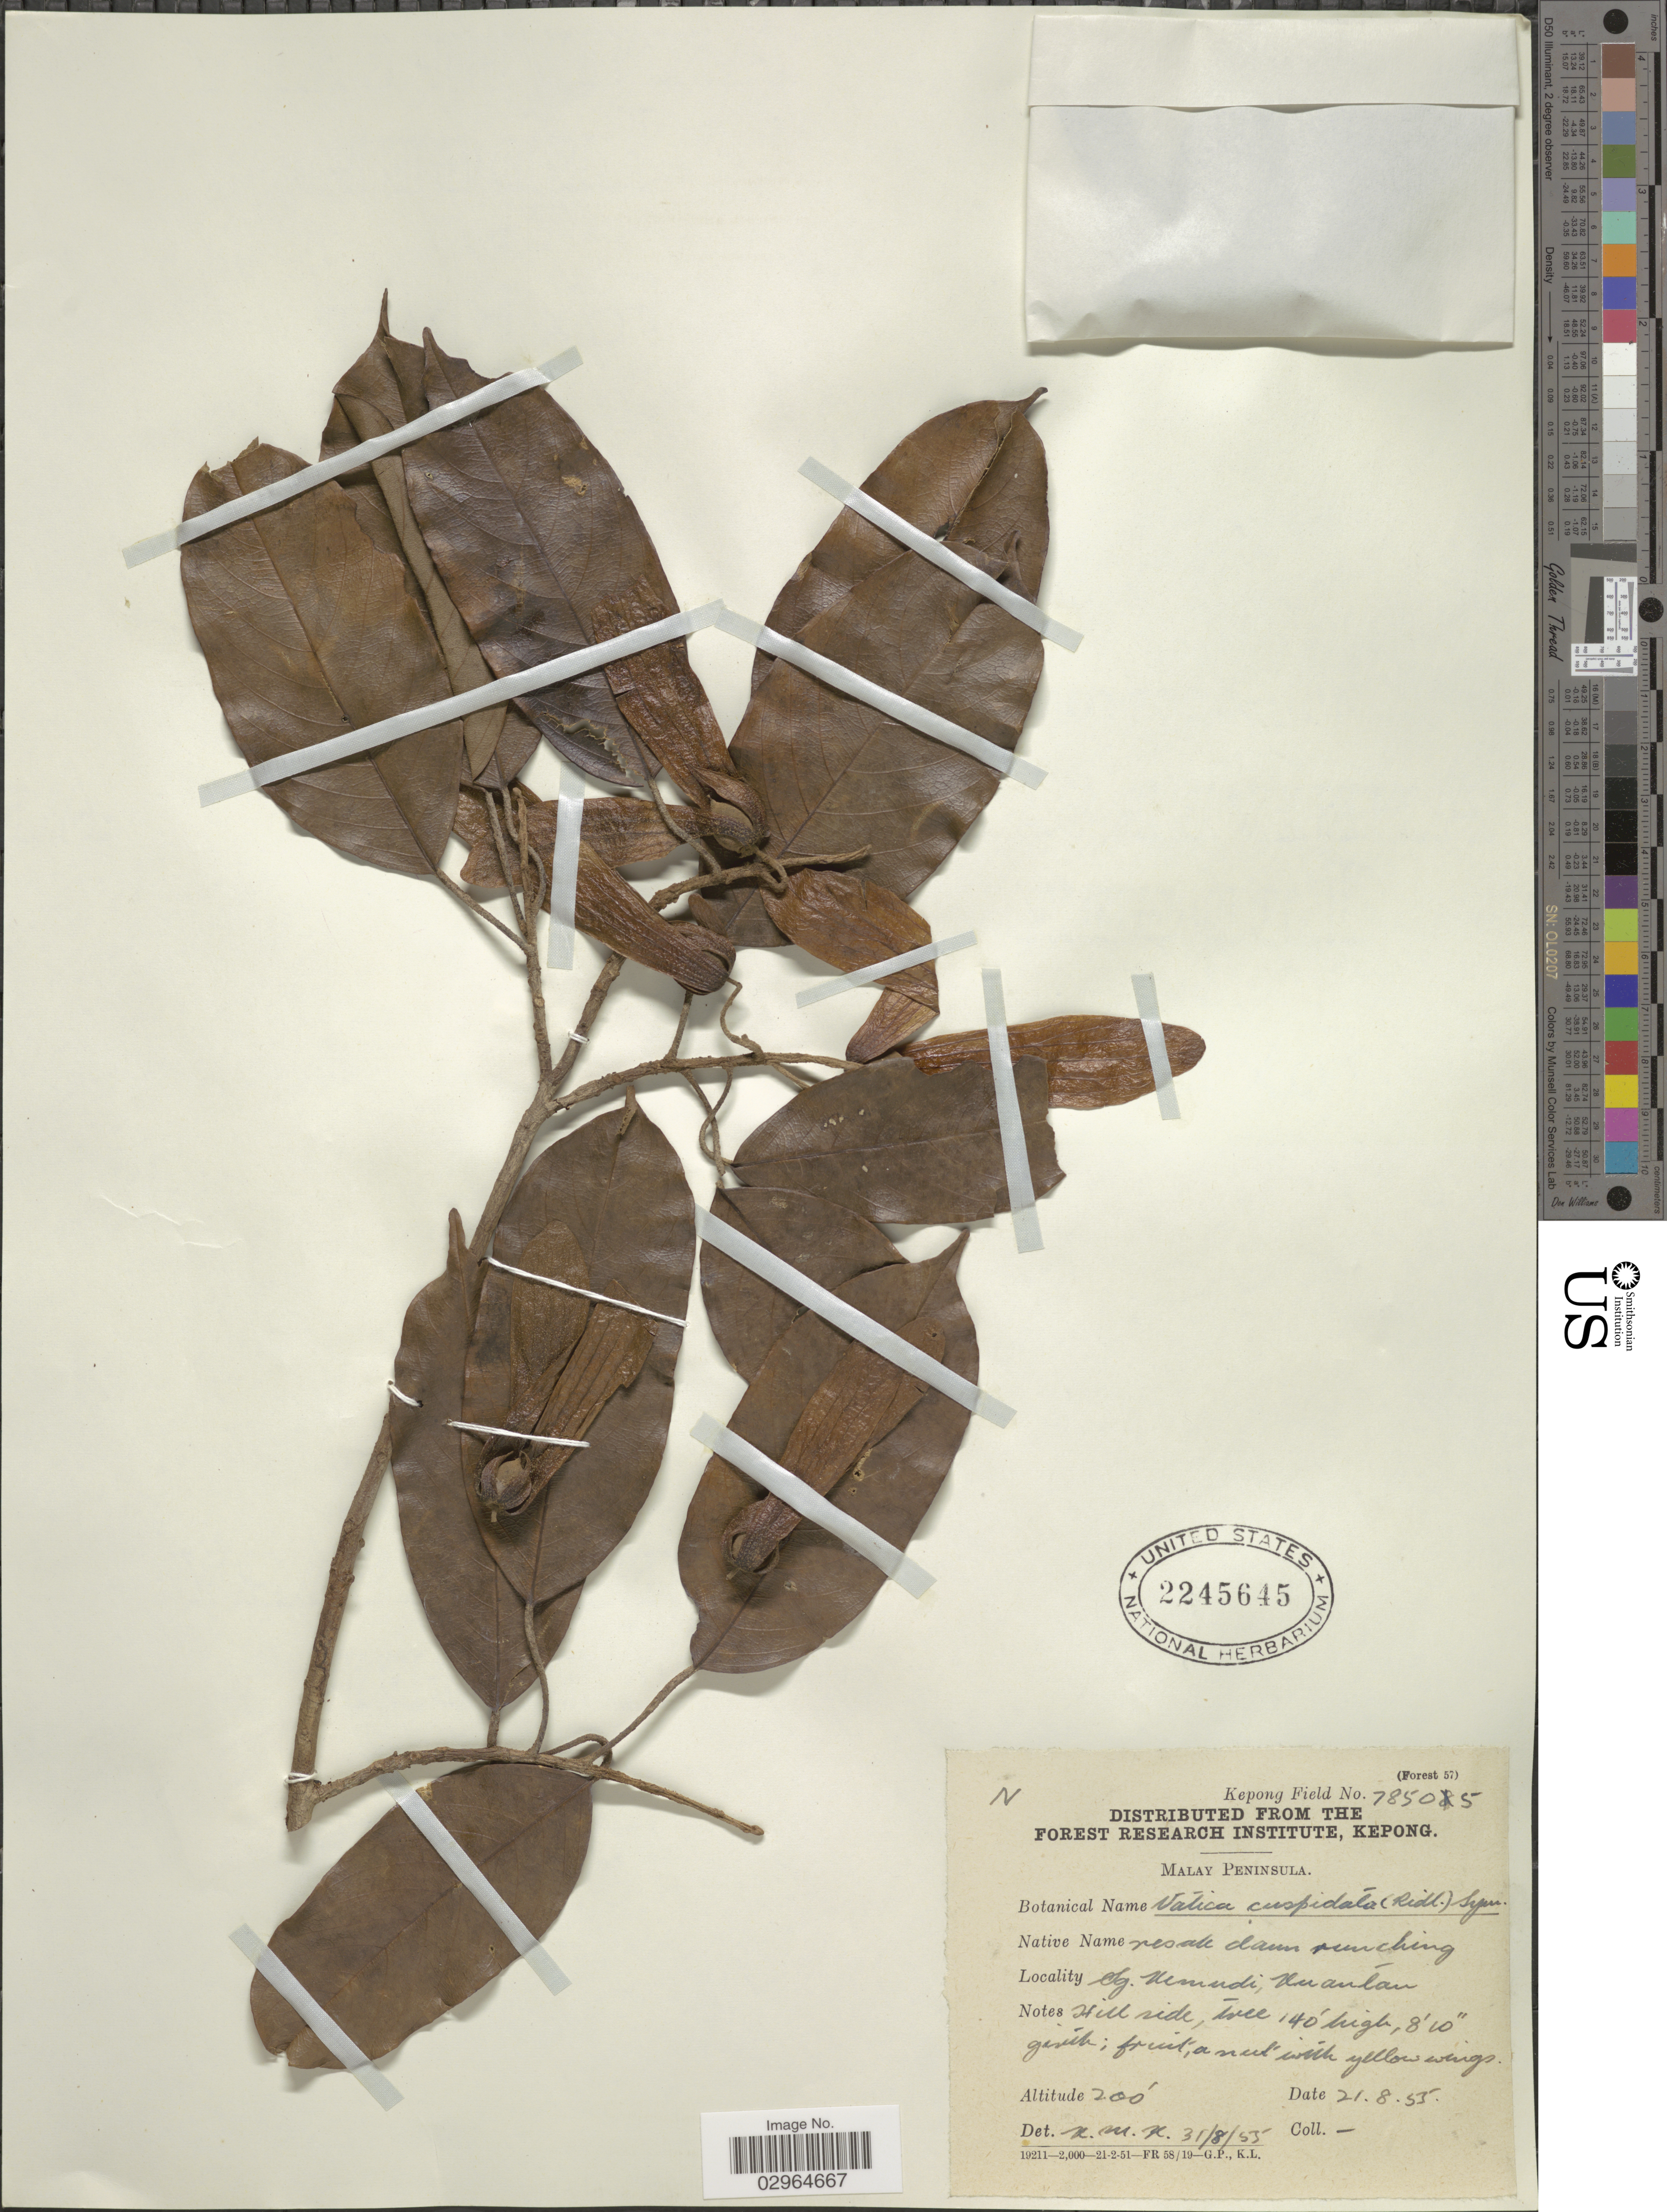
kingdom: Plantae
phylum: Tracheophyta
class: Magnoliopsida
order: Malvales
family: Dipterocarpaceae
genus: Vatica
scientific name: Vatica cuspidata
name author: (Ridl.) Desch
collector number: Kepong Field 78505?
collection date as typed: Transcribed d/m/y: 21/8/55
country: Malaysia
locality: Malay Peninsula. Sg. Nemudi [interpreted], Kuantan.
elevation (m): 61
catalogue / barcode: US 2245645